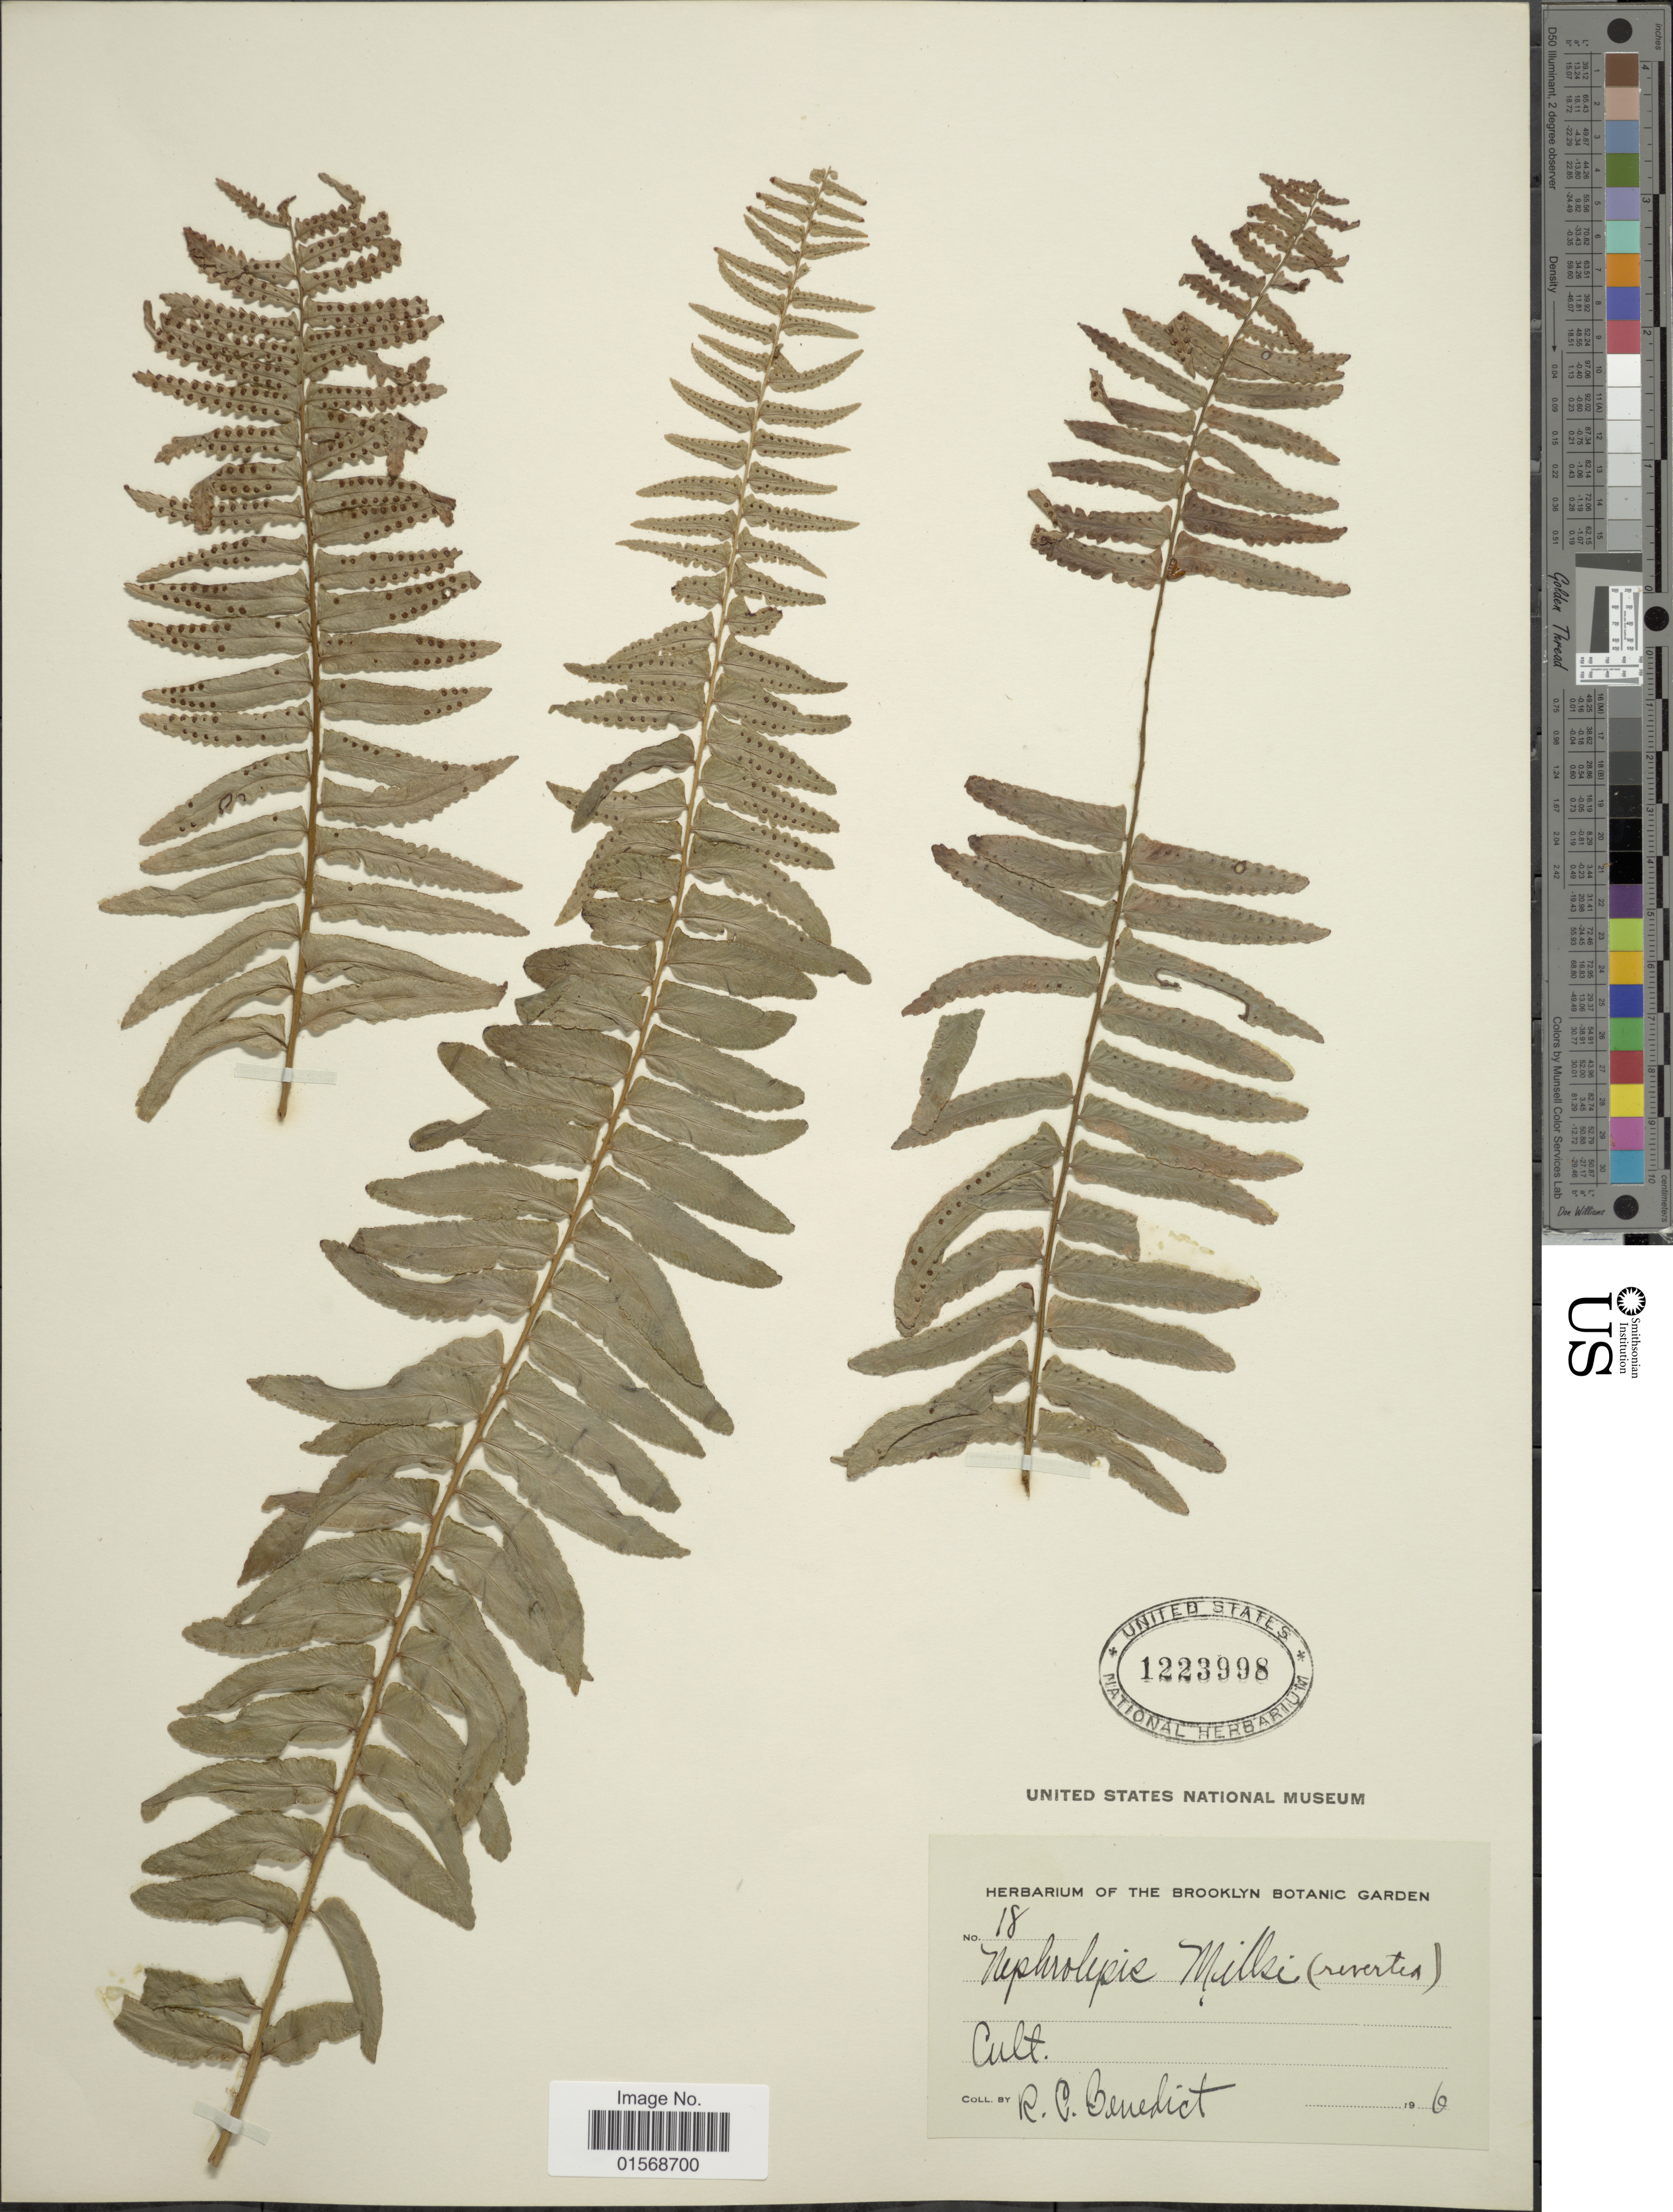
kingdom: Plantae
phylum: Tracheophyta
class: Polypodiopsida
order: Polypodiales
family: Nephrolepidaceae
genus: Nephrolepis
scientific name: Nephrolepis 'Mills'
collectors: R. C. Benedict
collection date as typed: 196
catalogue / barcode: US 1223998